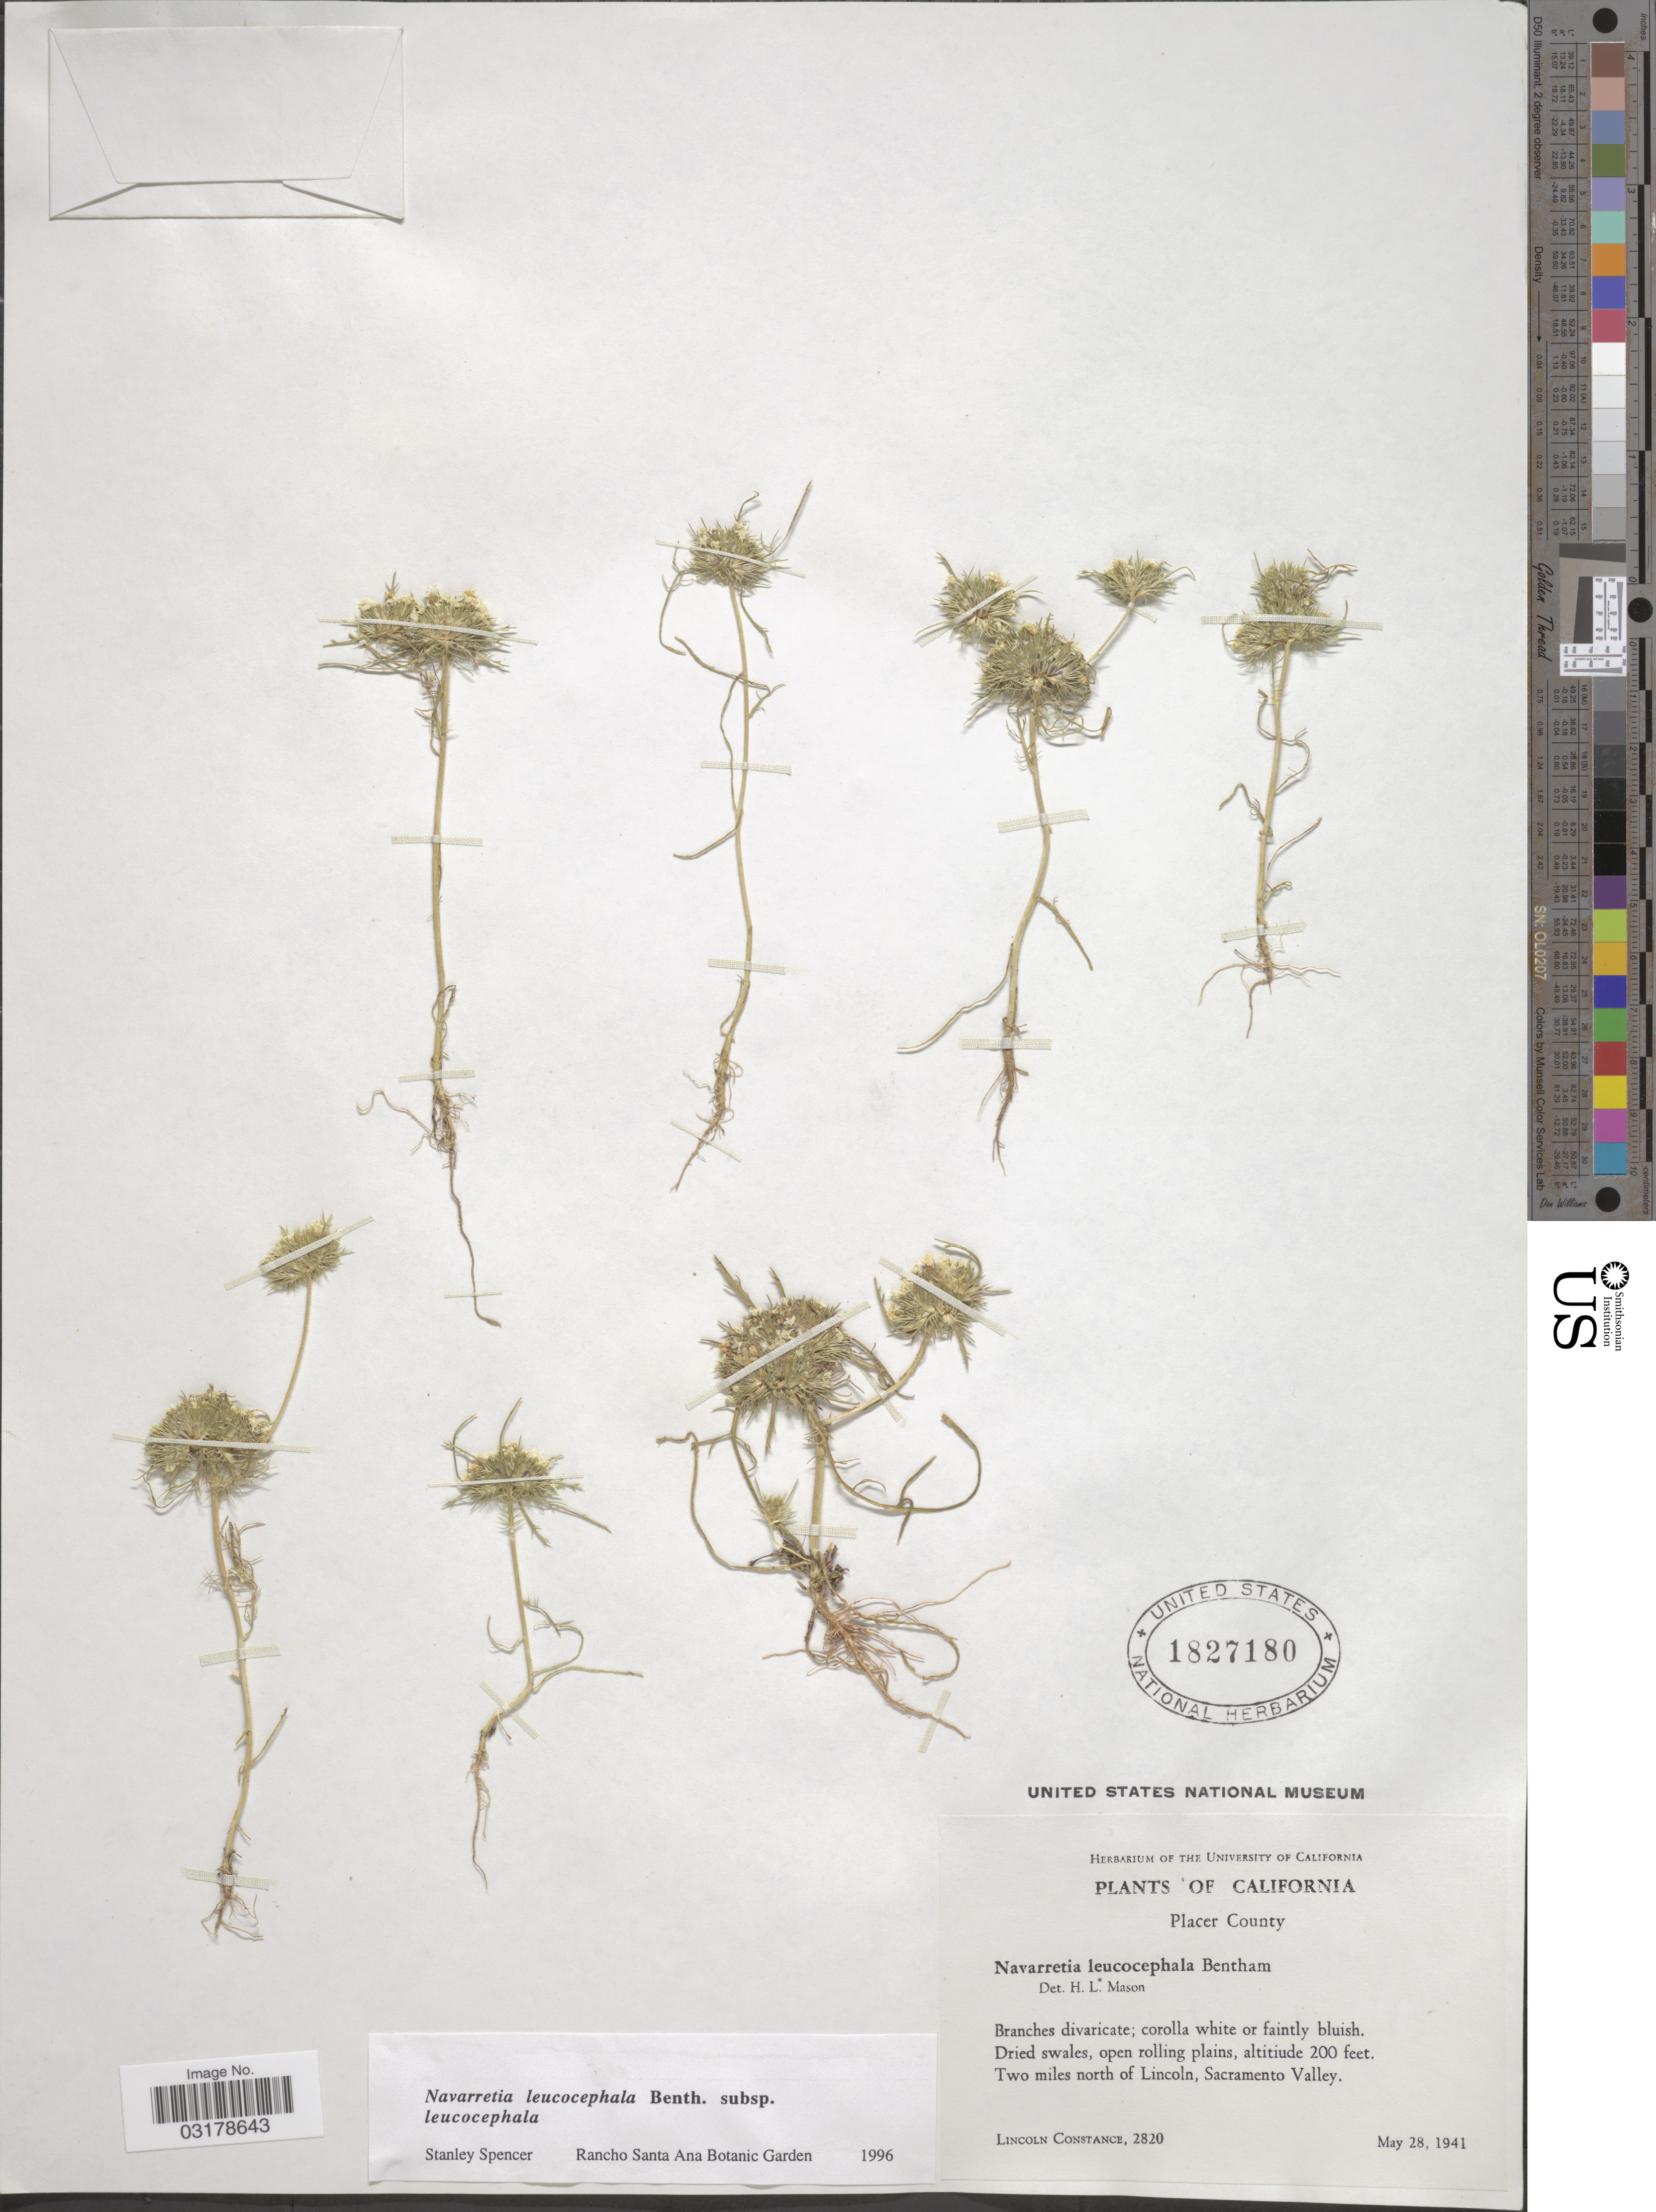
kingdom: Plantae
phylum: Tracheophyta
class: Magnoliopsida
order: Ericales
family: Polemoniaceae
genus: Navarretia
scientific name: Navarretia leucocephala subsp. leucocephala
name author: Benth.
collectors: L. Constance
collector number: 2820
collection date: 1941-05-28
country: United States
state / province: California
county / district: Placer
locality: Placer County. Two miles north of Lincoln, Sacramento Valley.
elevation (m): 61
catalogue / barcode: US 1827180